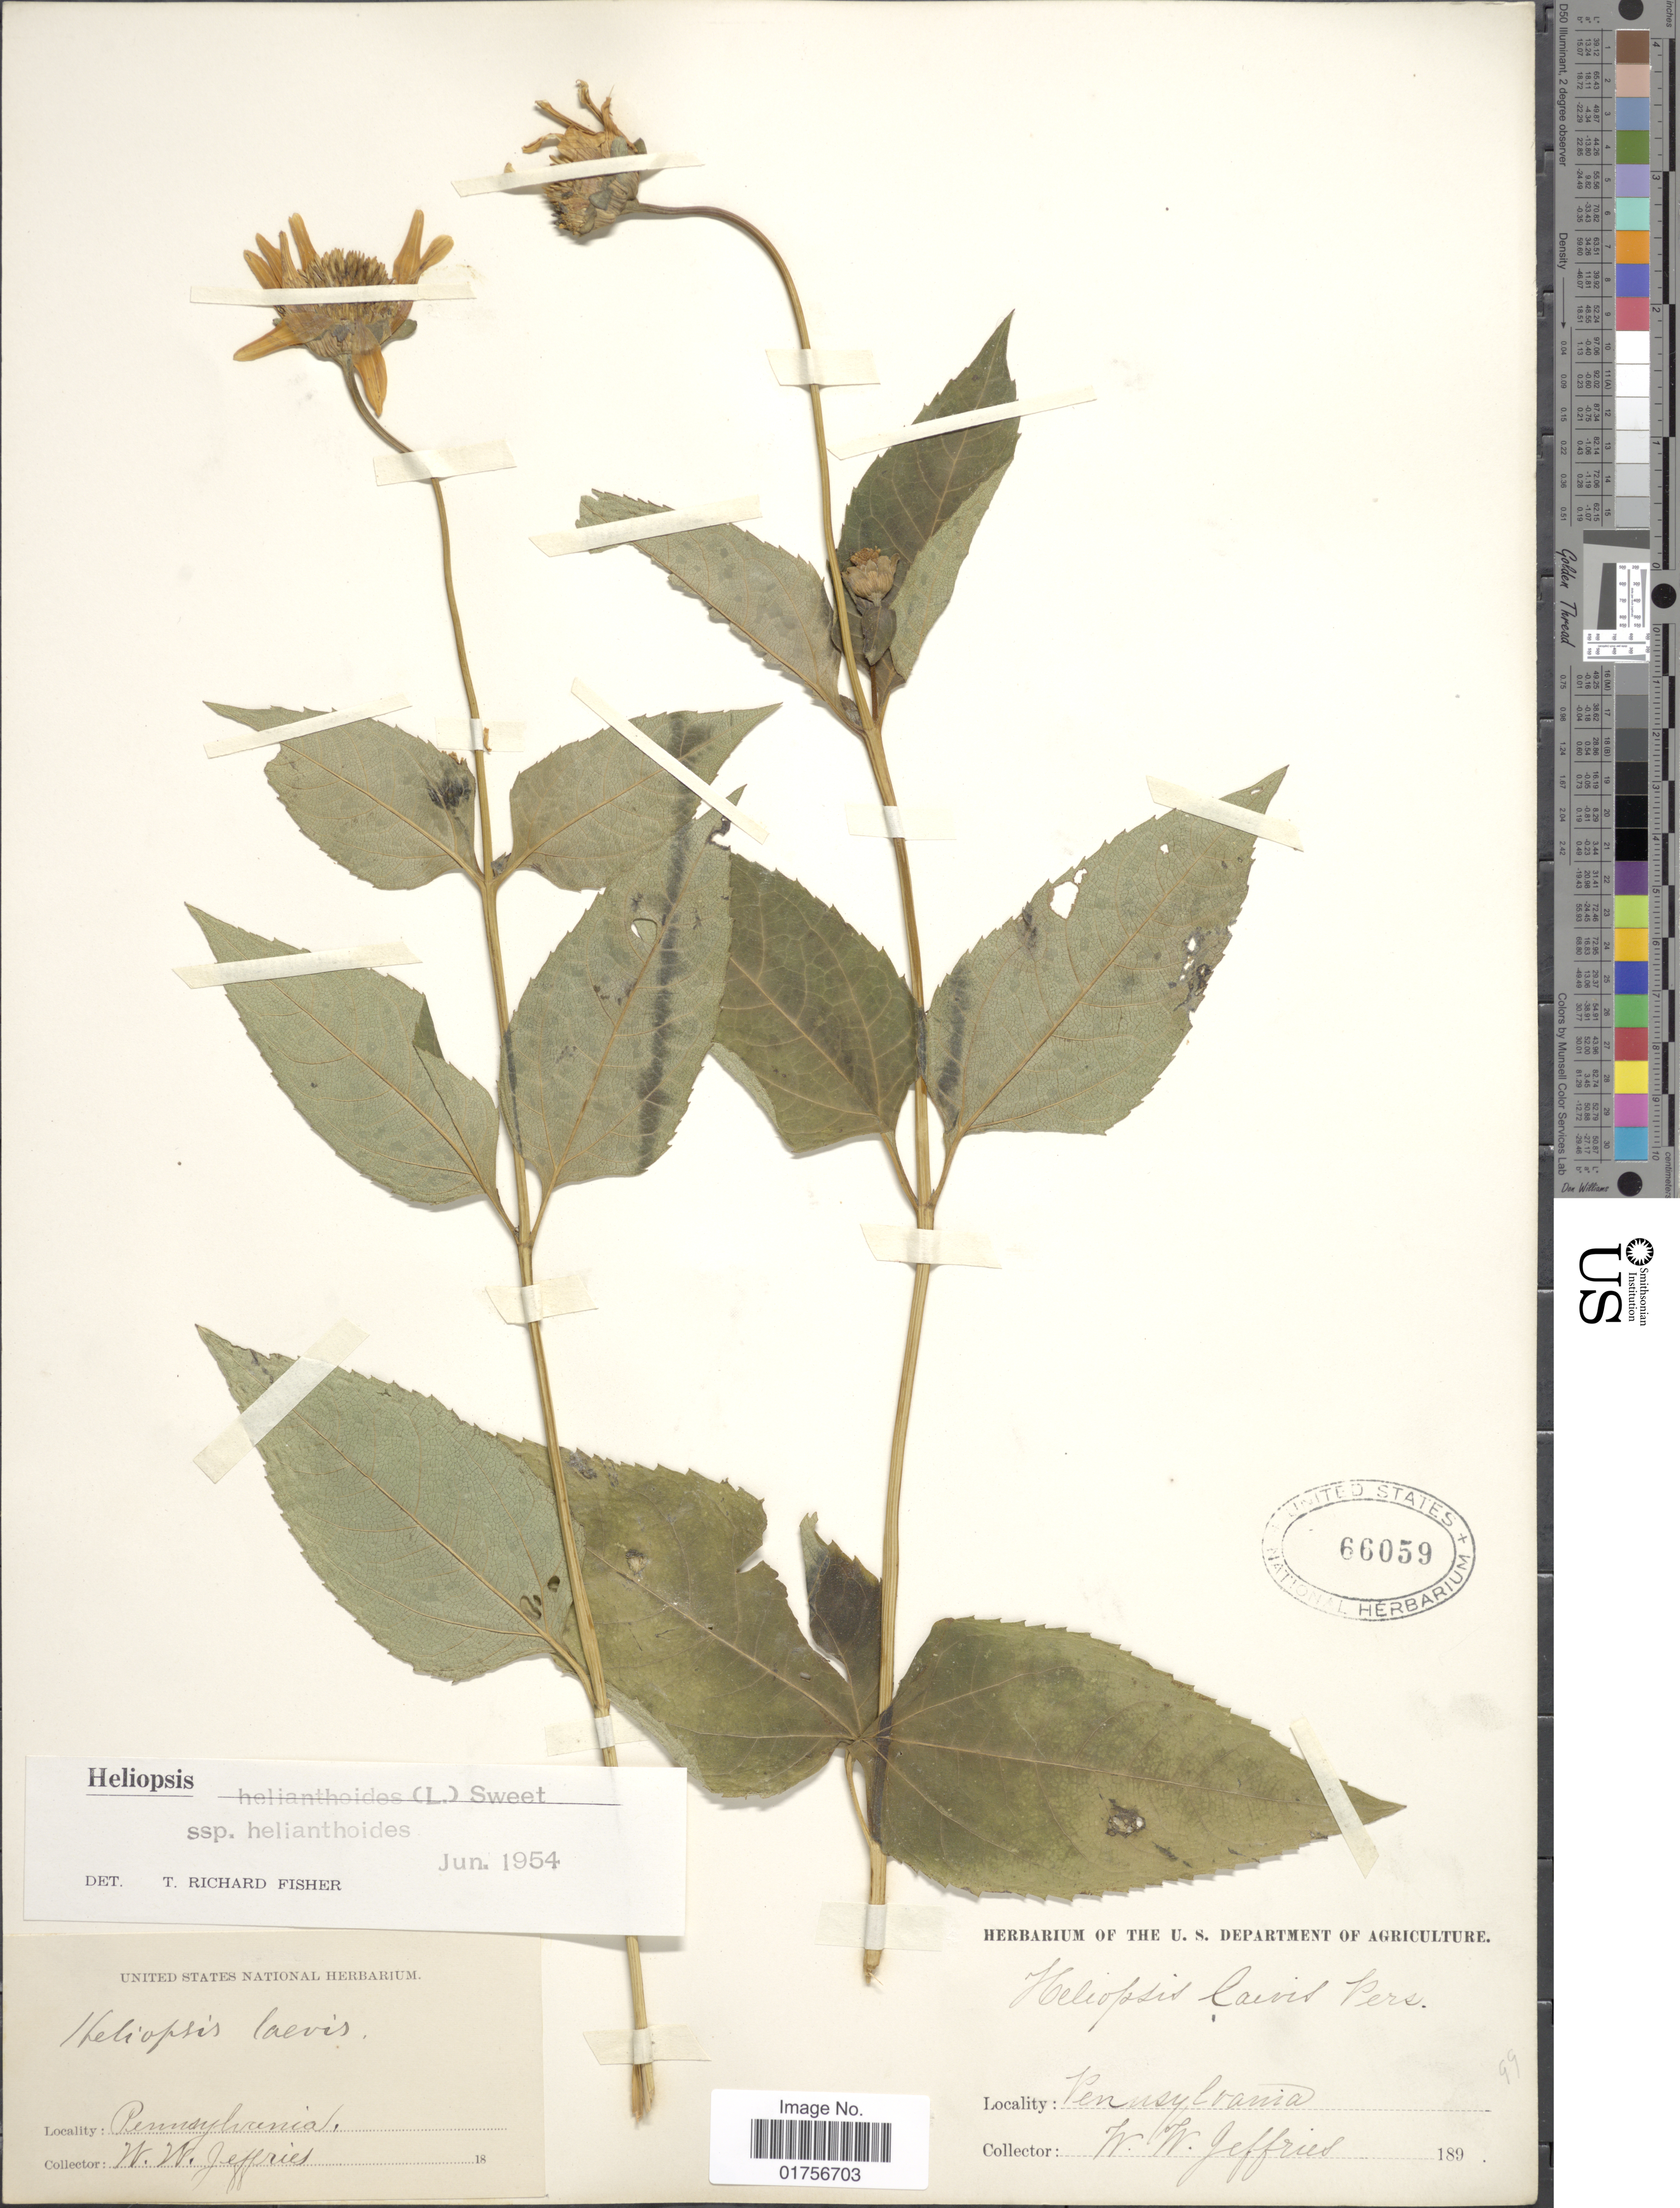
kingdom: Plantae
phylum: Tracheophyta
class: Magnoliopsida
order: Asterales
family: Asteraceae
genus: Heliopsis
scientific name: Heliopsis helianthoides subsp. helianthoides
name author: (L.) Sweet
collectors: W. Jeffries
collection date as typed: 189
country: United States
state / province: Pennsylvania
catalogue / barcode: US 66059